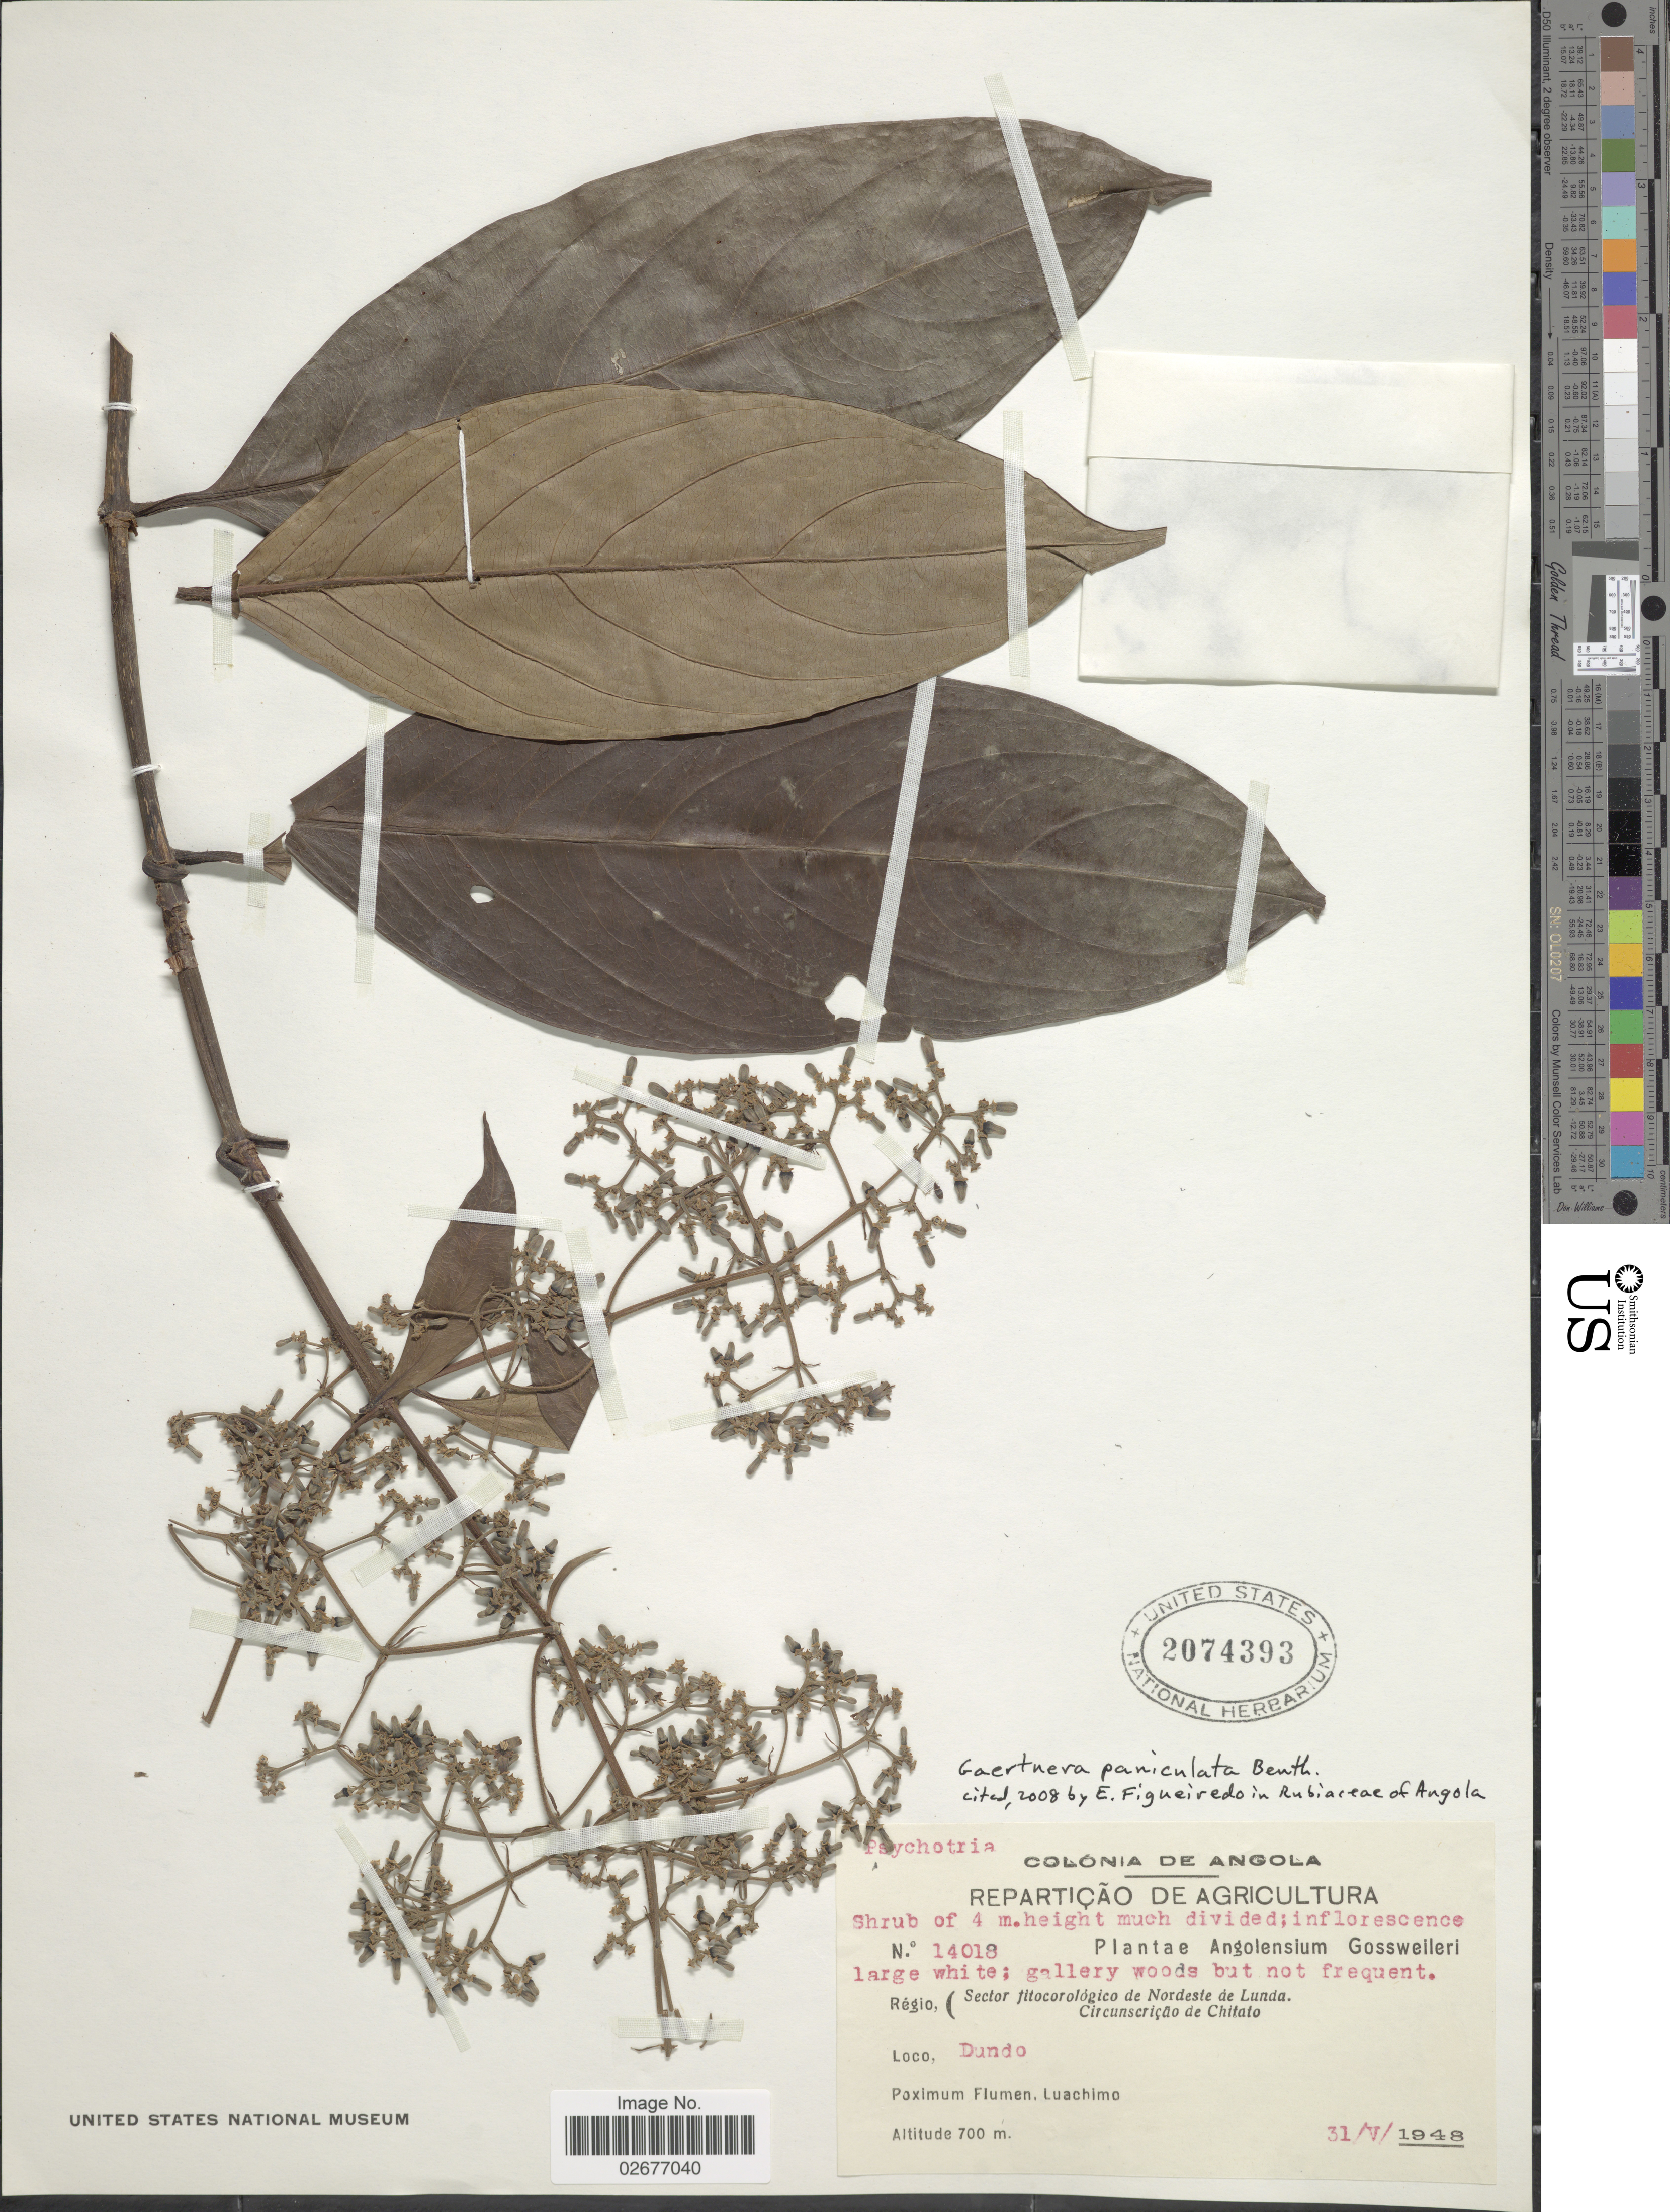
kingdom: Plantae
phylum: Tracheophyta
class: Magnoliopsida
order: Gentianales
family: Rubiaceae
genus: Gaertnera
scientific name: Gaertnera paniculata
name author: Benth.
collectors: -. Gossweiler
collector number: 14018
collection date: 1948-05-31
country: Angola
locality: Sector fitocorologico de Nordeste de Lunda Circunscricao de Chitato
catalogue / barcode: US 2074393